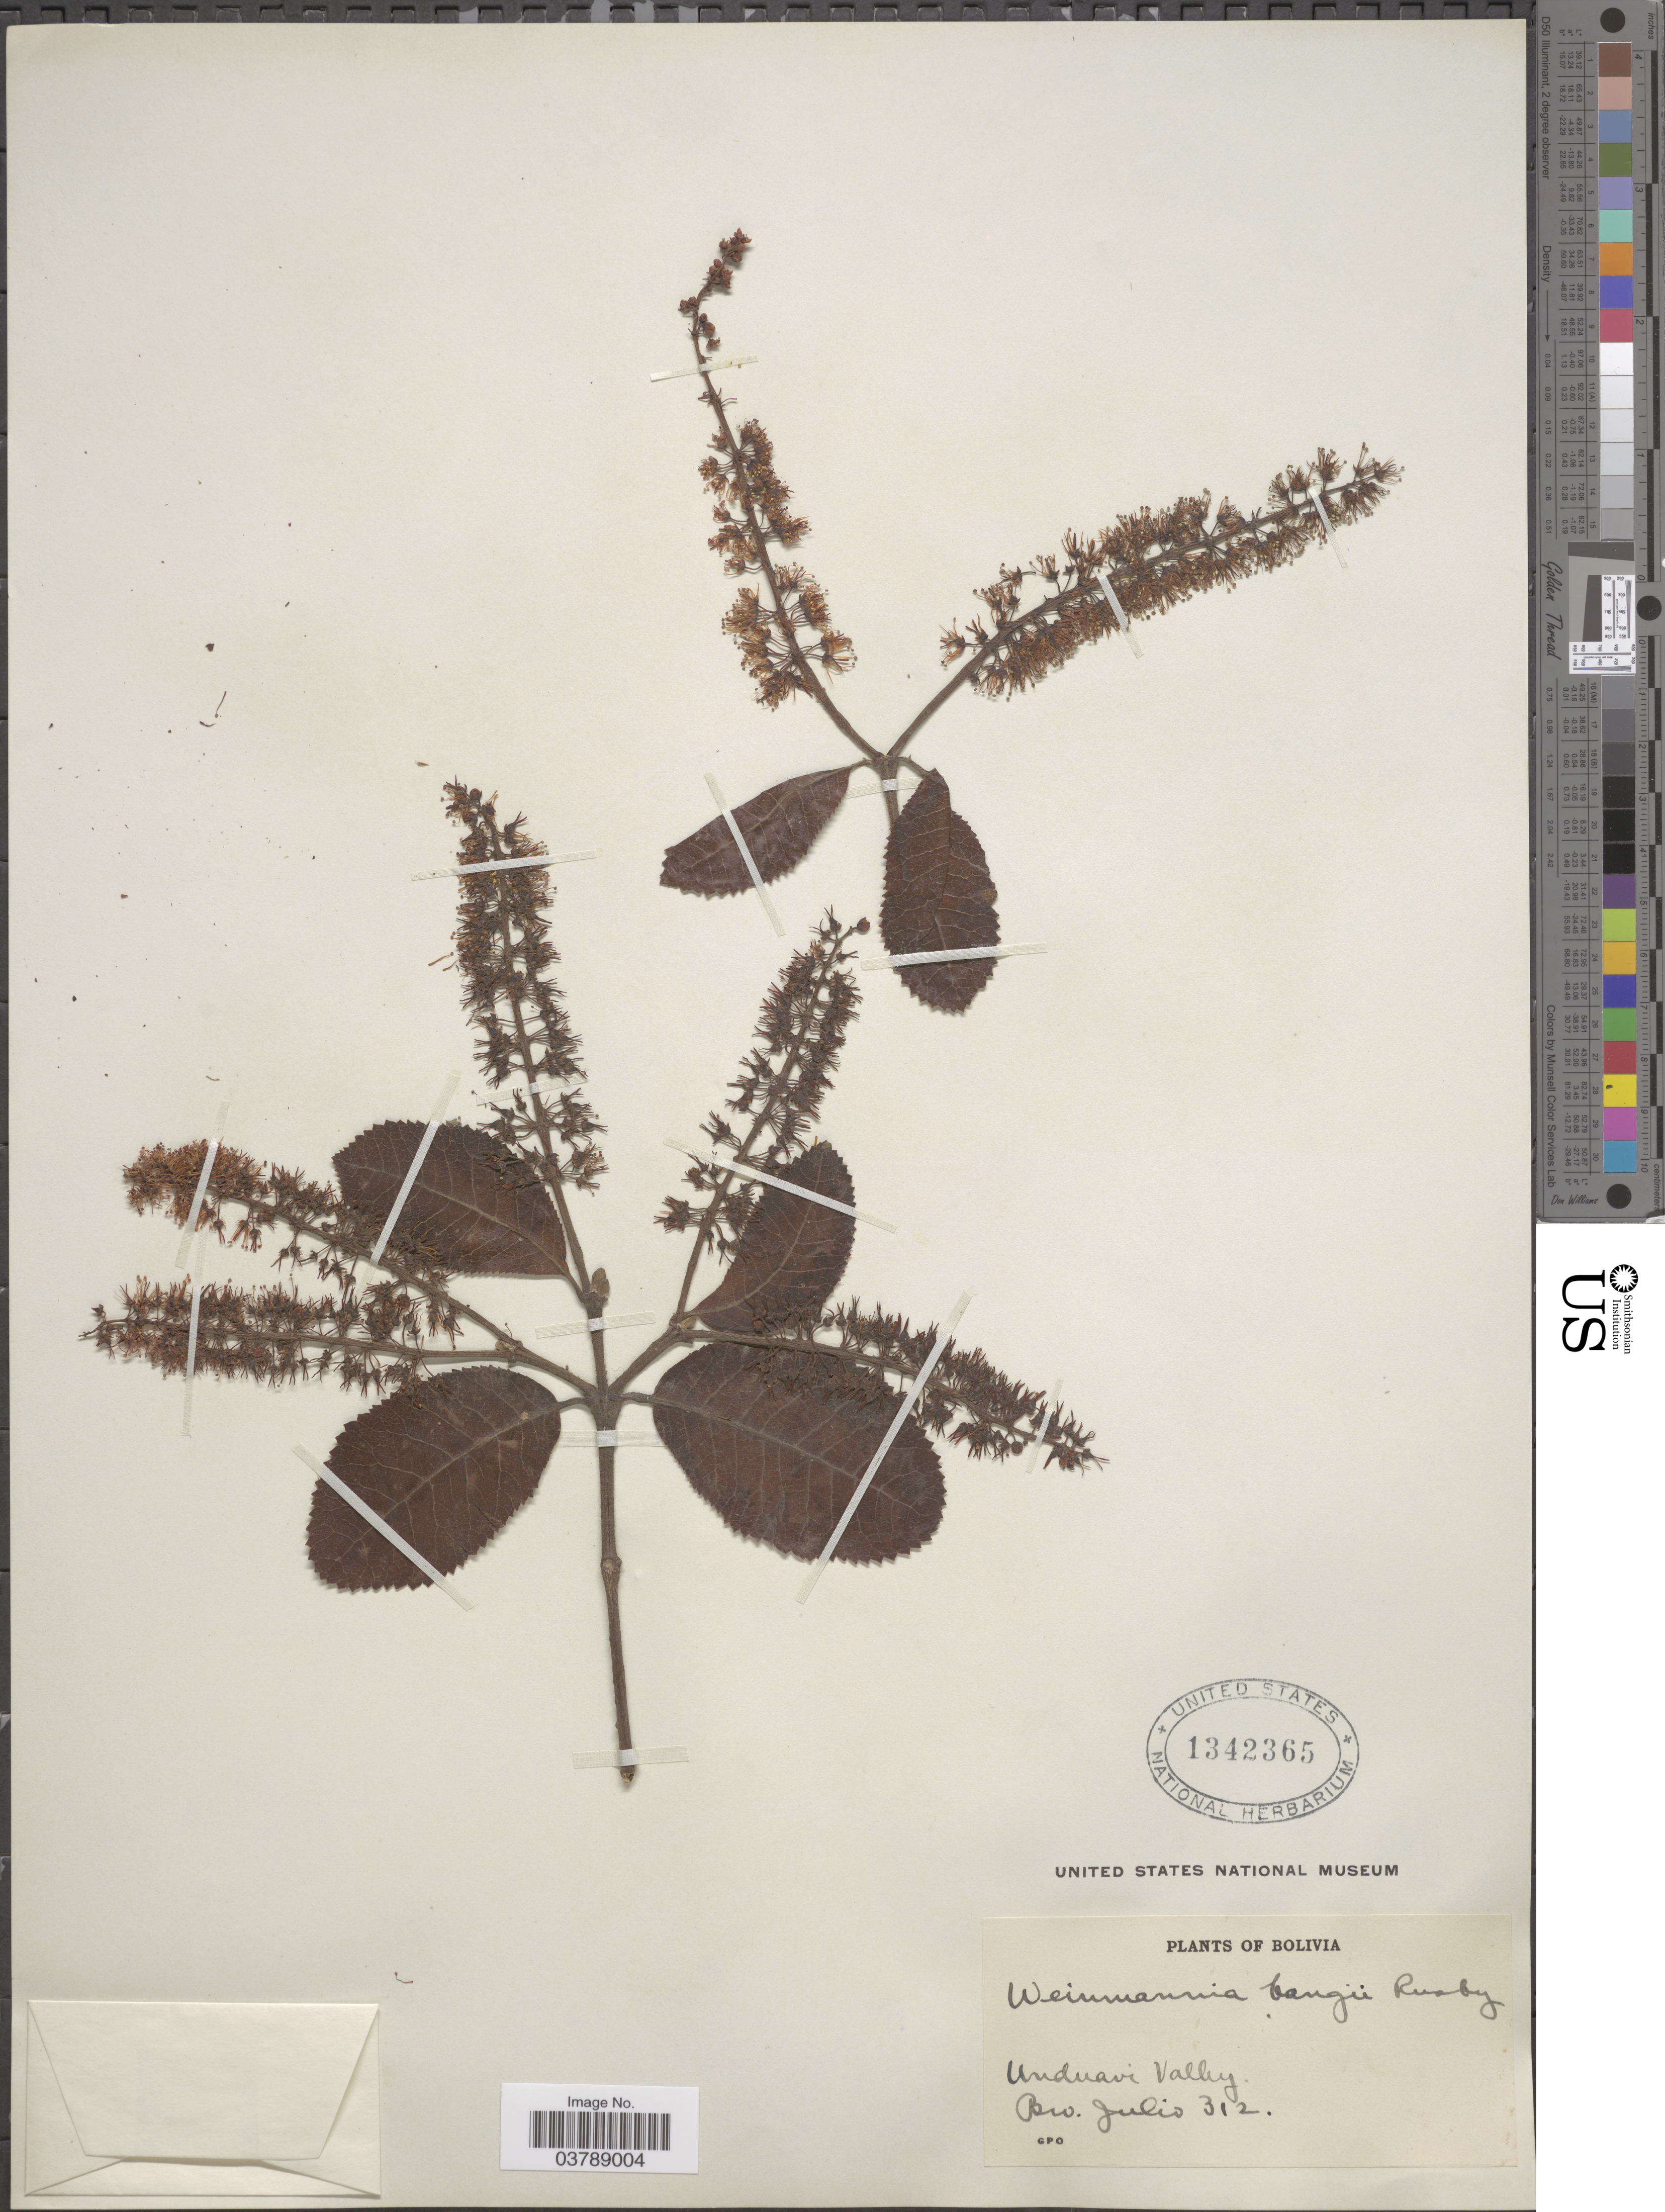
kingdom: Plantae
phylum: Tracheophyta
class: Magnoliopsida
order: Oxalidales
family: Cunoniaceae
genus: Weinmannia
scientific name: Weinmannia bangii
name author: Rusby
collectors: Bro. Julio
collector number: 312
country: Bolivia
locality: Unduavi Valley.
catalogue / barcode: US 1342365